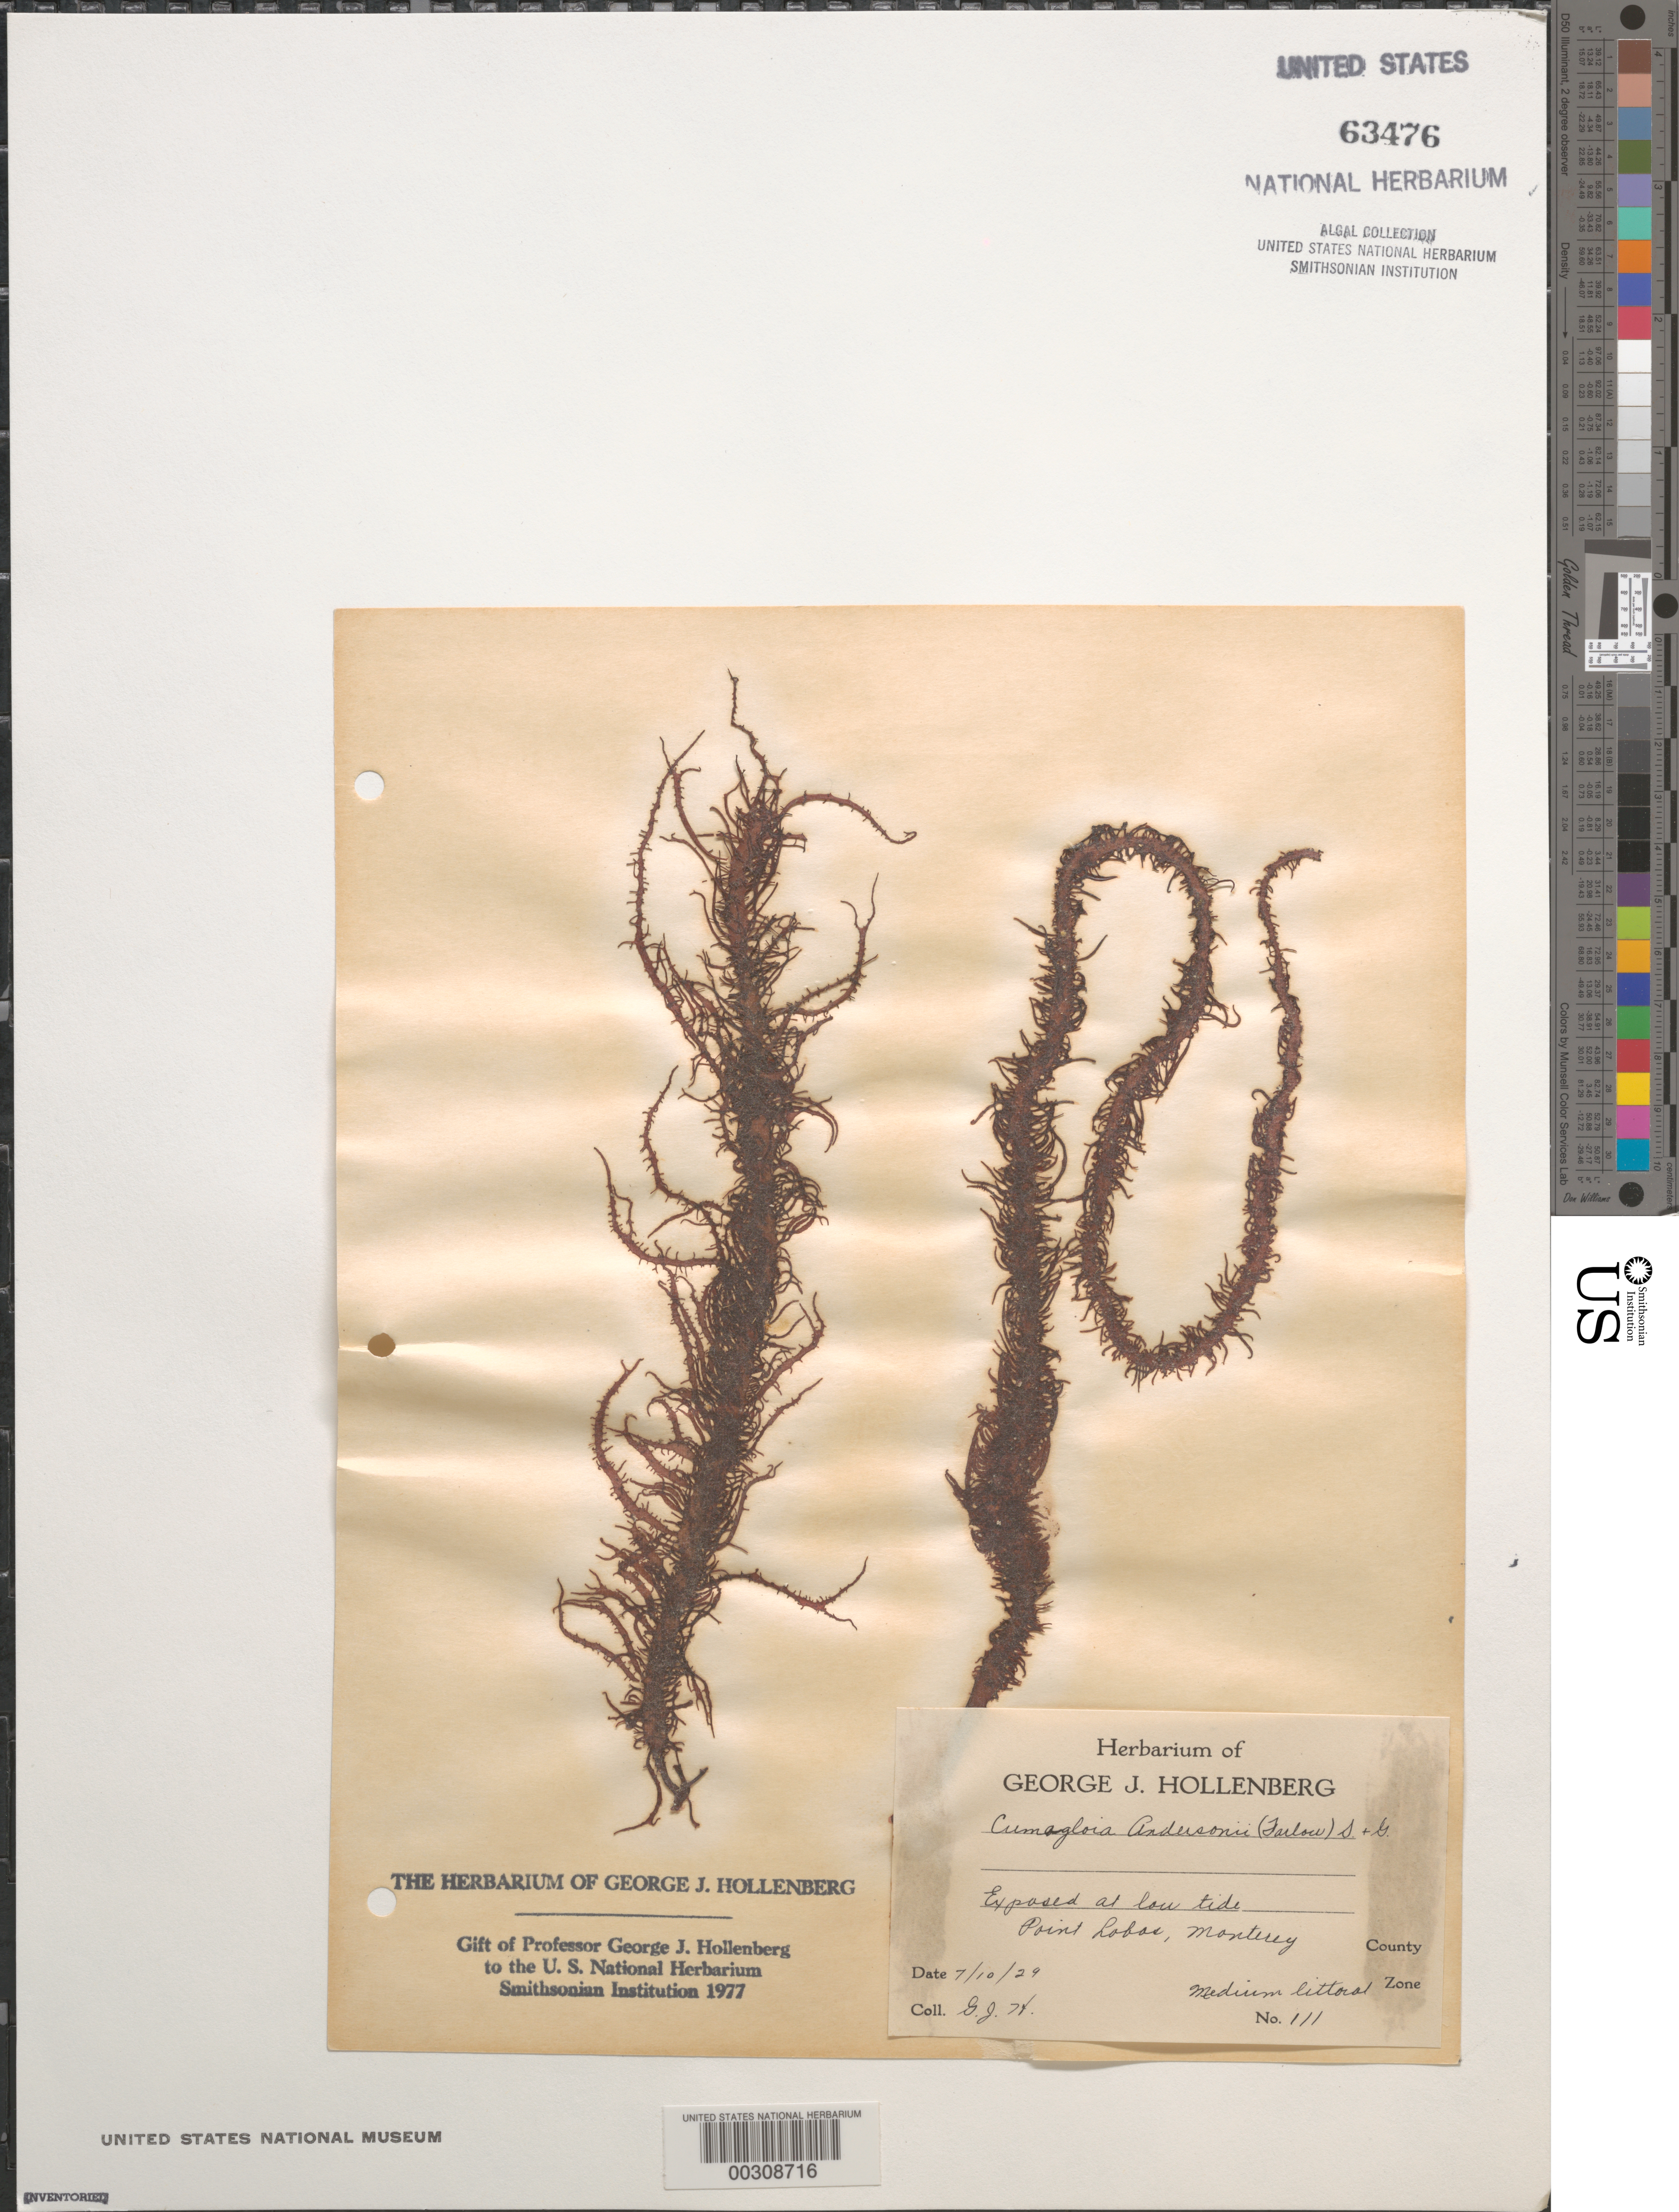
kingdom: Plantae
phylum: Rhodophyta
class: Florideophyceae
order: Nemaliales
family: Liagoraceae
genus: Cumagloia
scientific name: Cumagloia andersonii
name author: (Farl.) Setch. & N.L. Gardner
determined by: Hollenberg, George J.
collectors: G. Hollenberg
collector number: GJH 111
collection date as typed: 10 Jul 1929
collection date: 1929-07-10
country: United States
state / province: California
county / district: Monterey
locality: Point Lobos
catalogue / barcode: US 63476